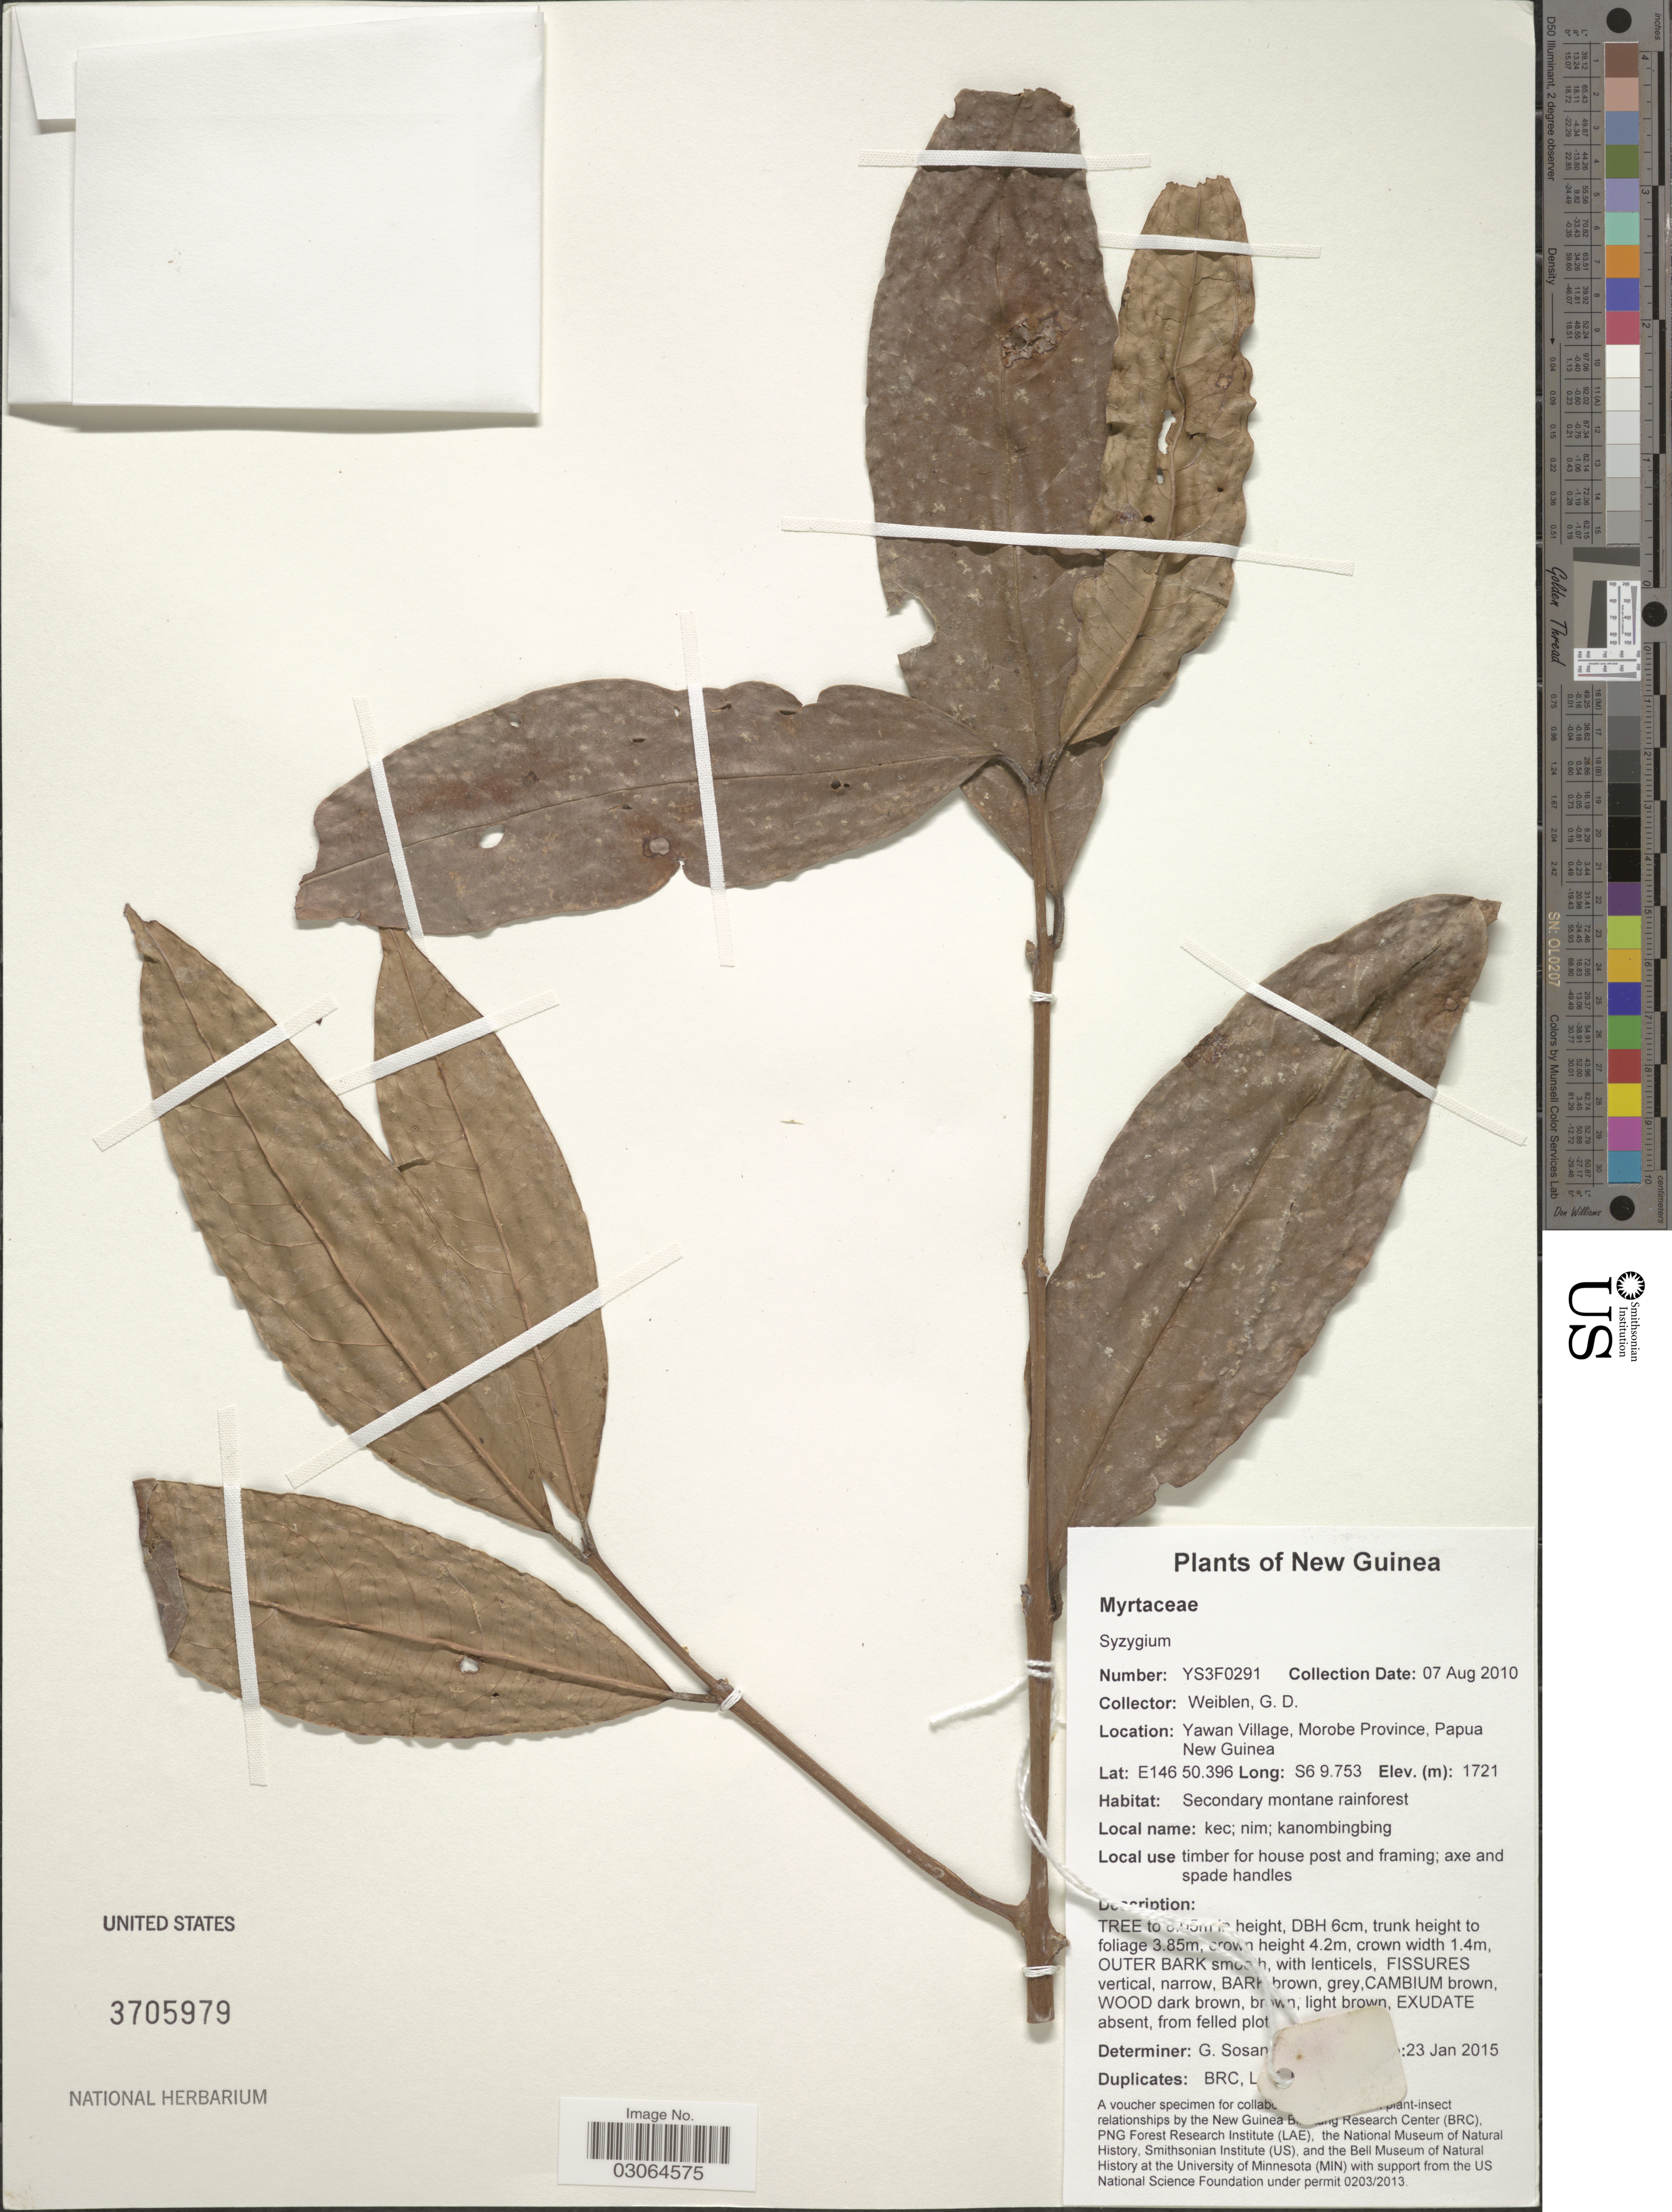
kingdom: Plantae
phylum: Tracheophyta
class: Magnoliopsida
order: Myrtales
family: Myrtaceae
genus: Syzygium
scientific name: Syzygium sp.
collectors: G. D. Weiblen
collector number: YS3F0291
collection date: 2010-08-07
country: Papua New Guinea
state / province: Morobe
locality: New Guinea, Yawan Village.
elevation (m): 1721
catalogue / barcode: US 3705979